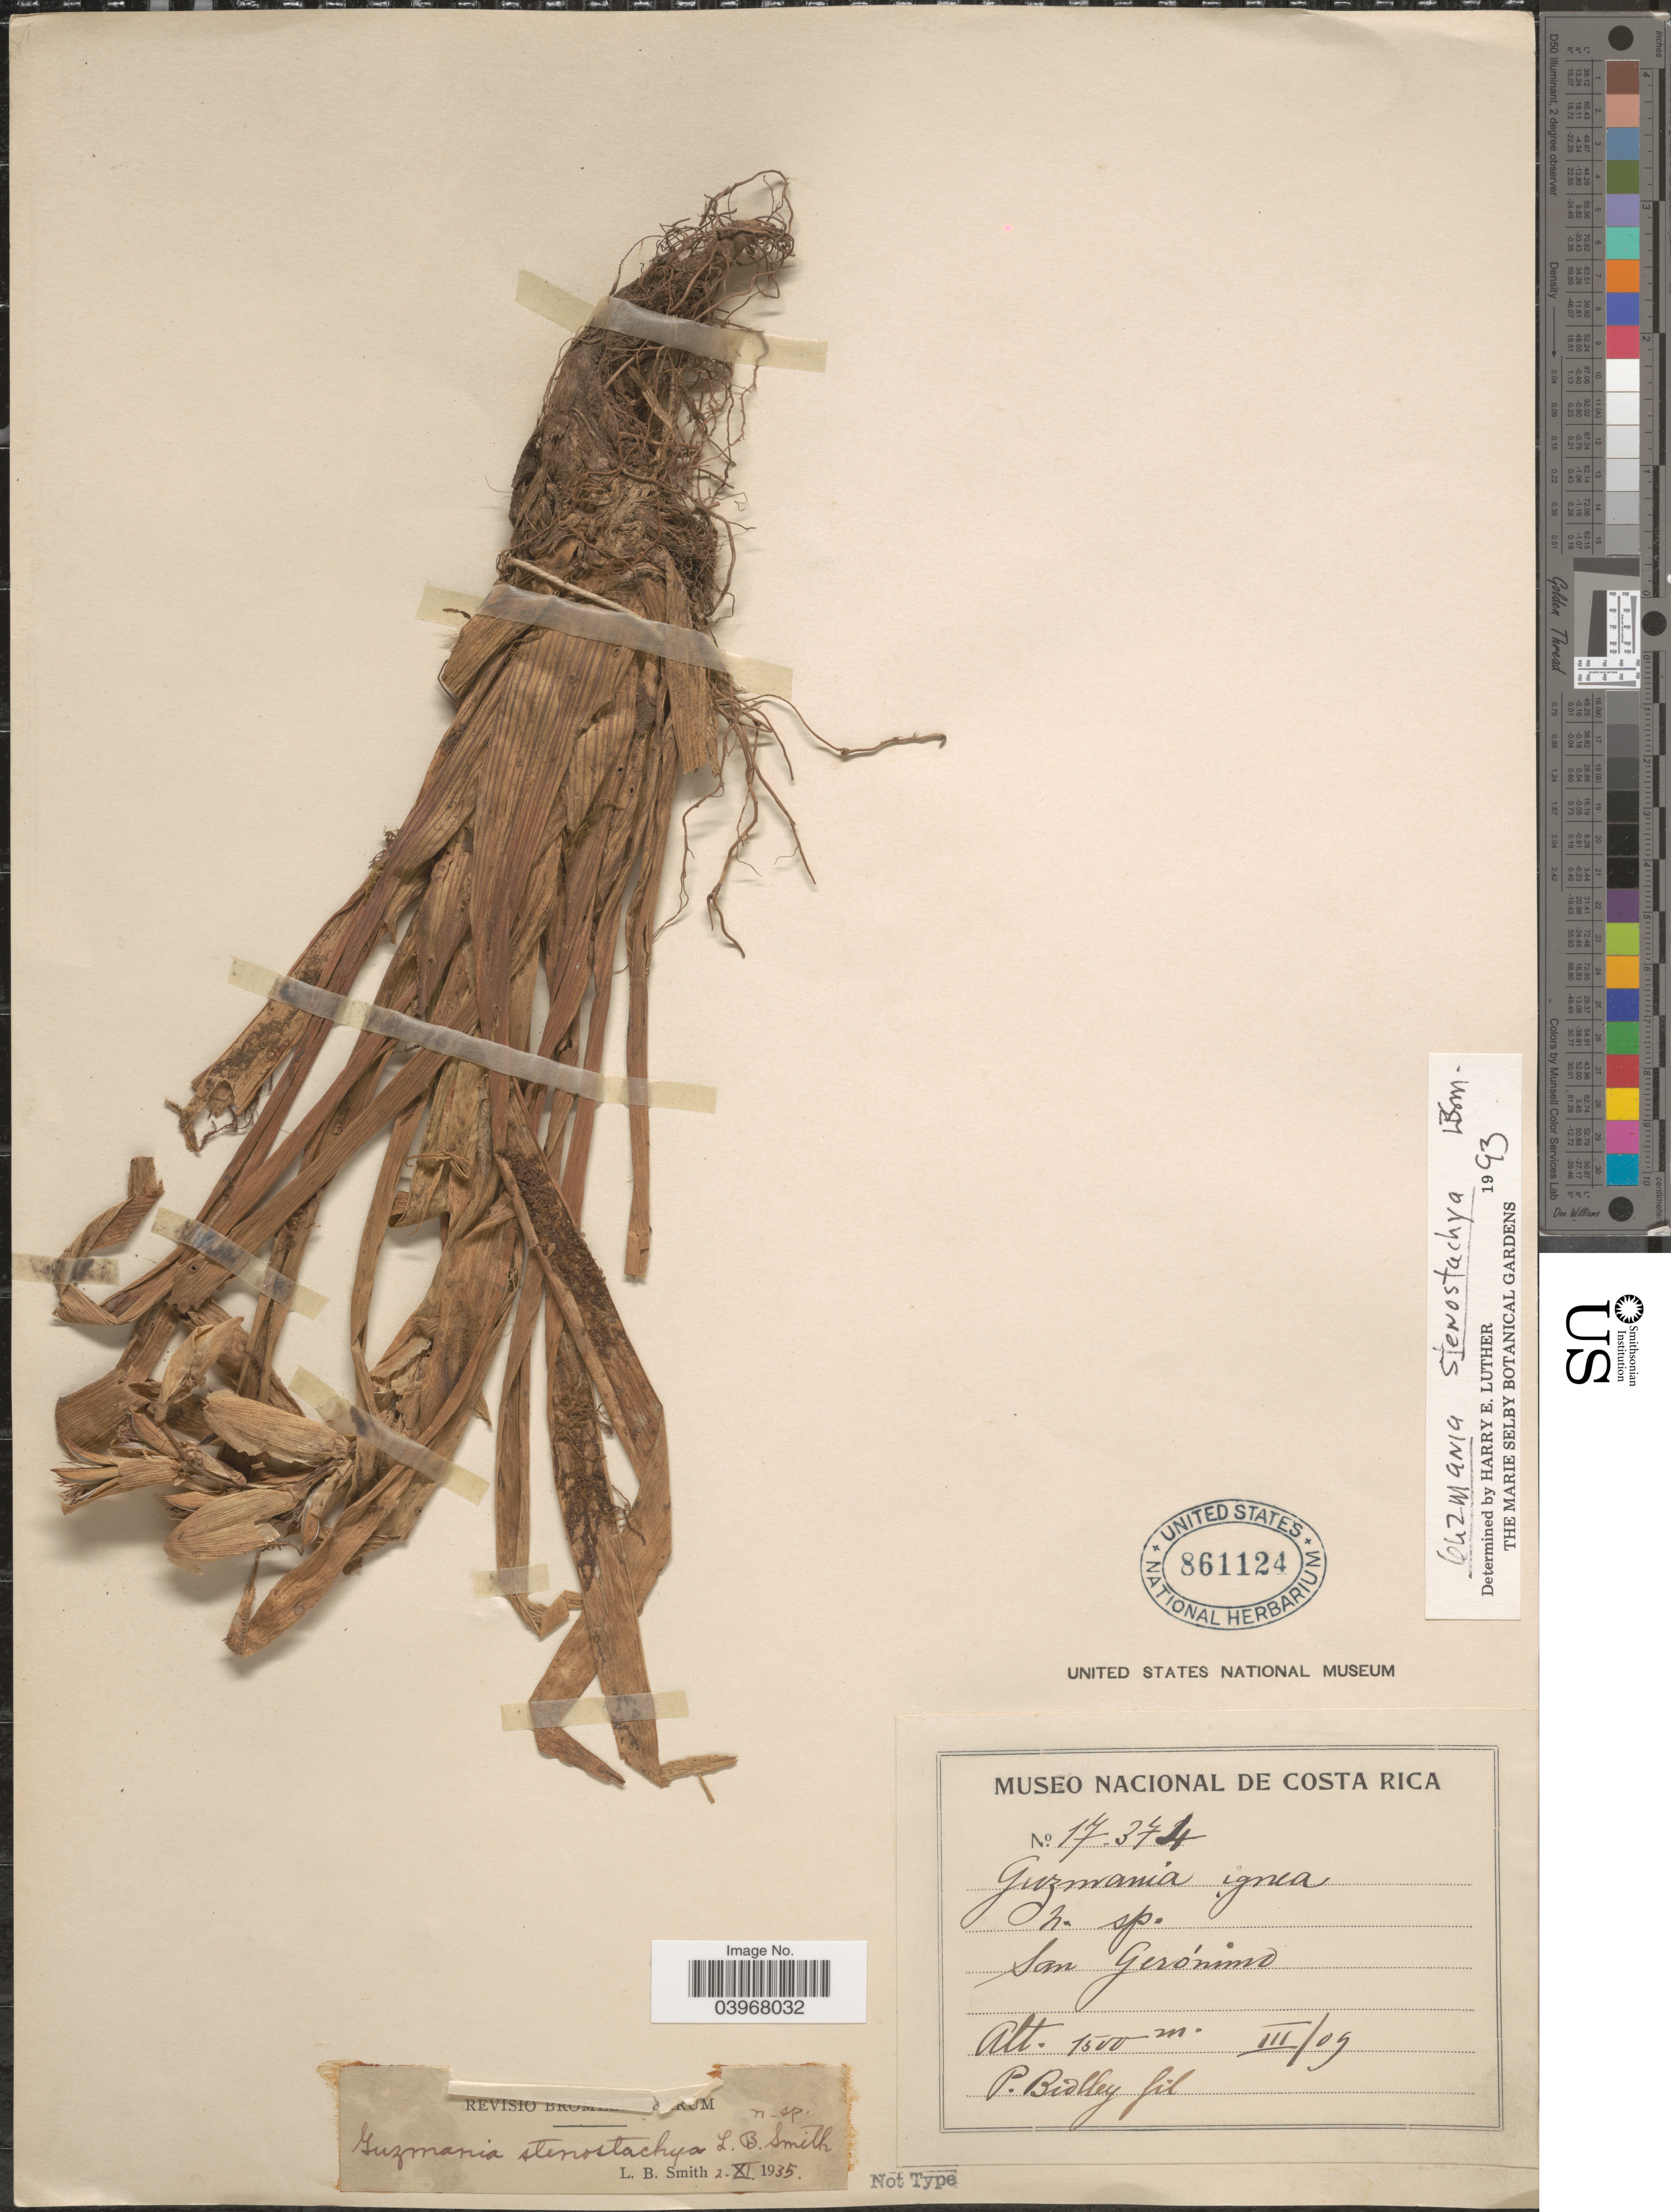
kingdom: Plantae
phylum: Tracheophyta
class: Liliopsida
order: Poales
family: Bromeliaceae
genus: Guzmania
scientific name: Guzmania stenostachya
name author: L.B. Sm.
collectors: P. Biolley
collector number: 17374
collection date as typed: Transcribed d/m/y: /3/9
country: Costa Rica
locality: San Gerónimo.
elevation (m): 1500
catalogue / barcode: US 861124